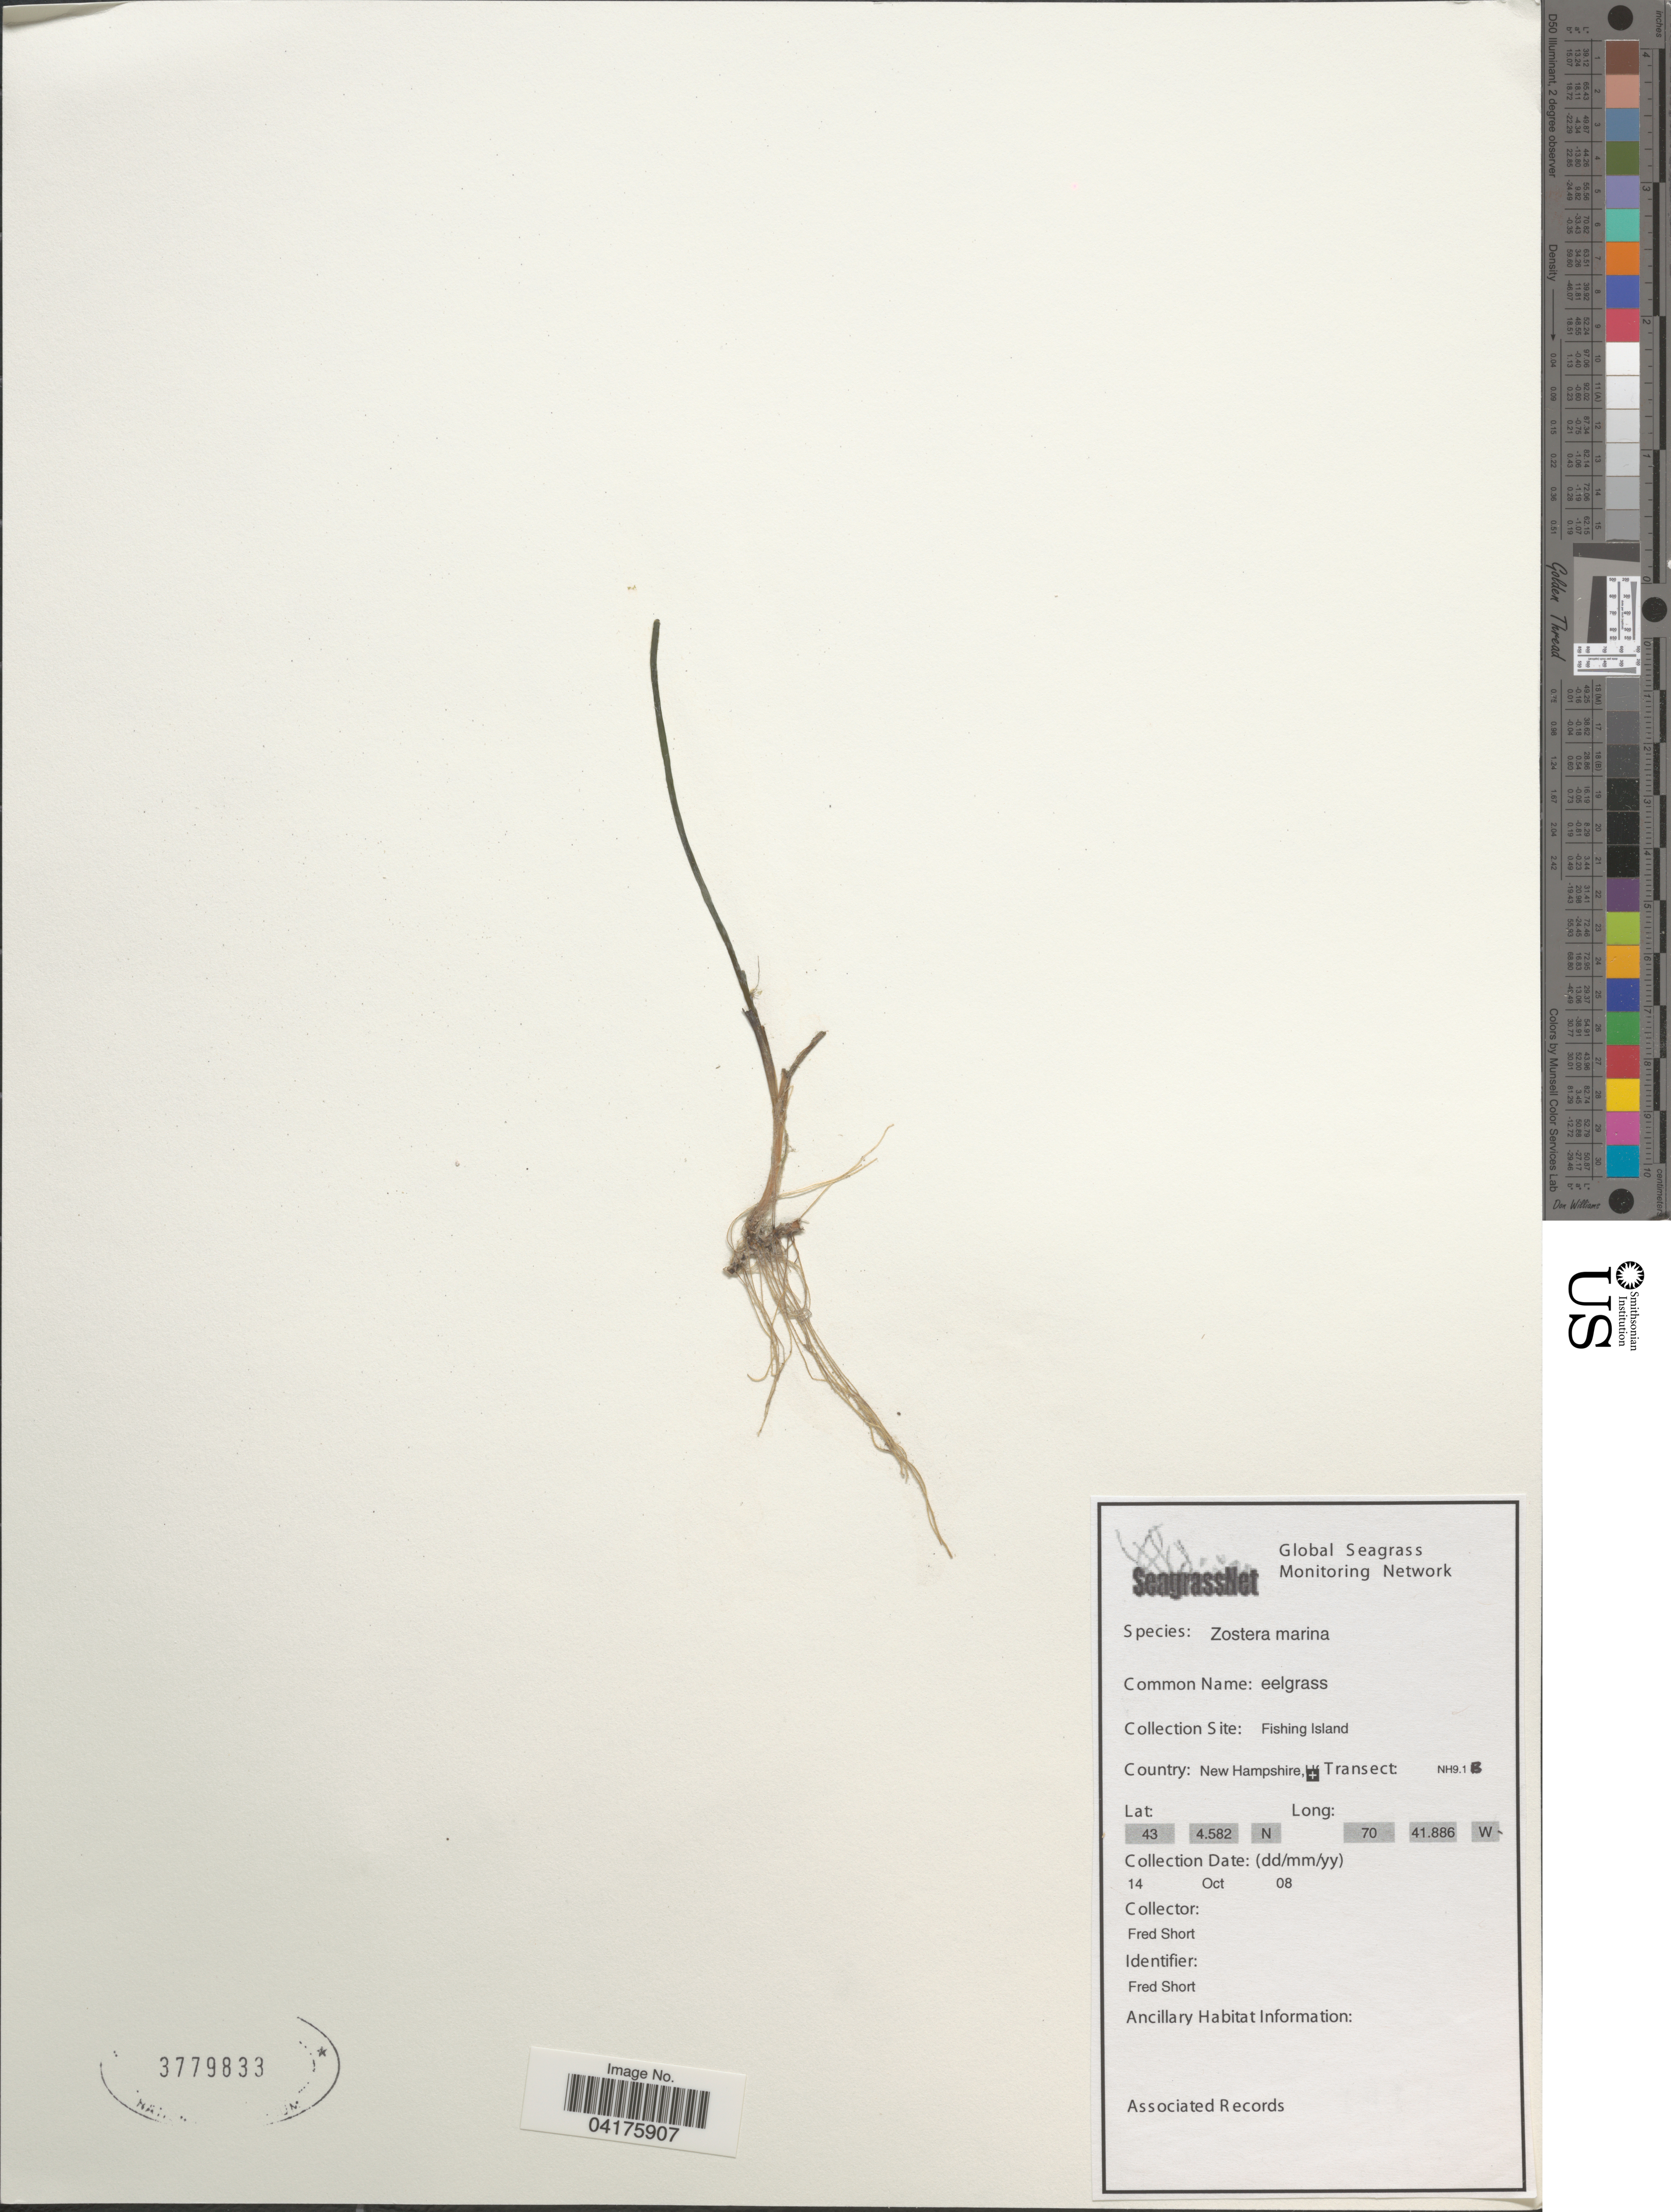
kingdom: Plantae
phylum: Tracheophyta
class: Liliopsida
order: Alismatales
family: Zosteraceae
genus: Zostera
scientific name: Zostera marina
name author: L.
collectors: F. Short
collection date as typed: Transcribed d/m/y: 14/10/8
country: United States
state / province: New Hampshire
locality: Fishing Island.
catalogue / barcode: US 3779833